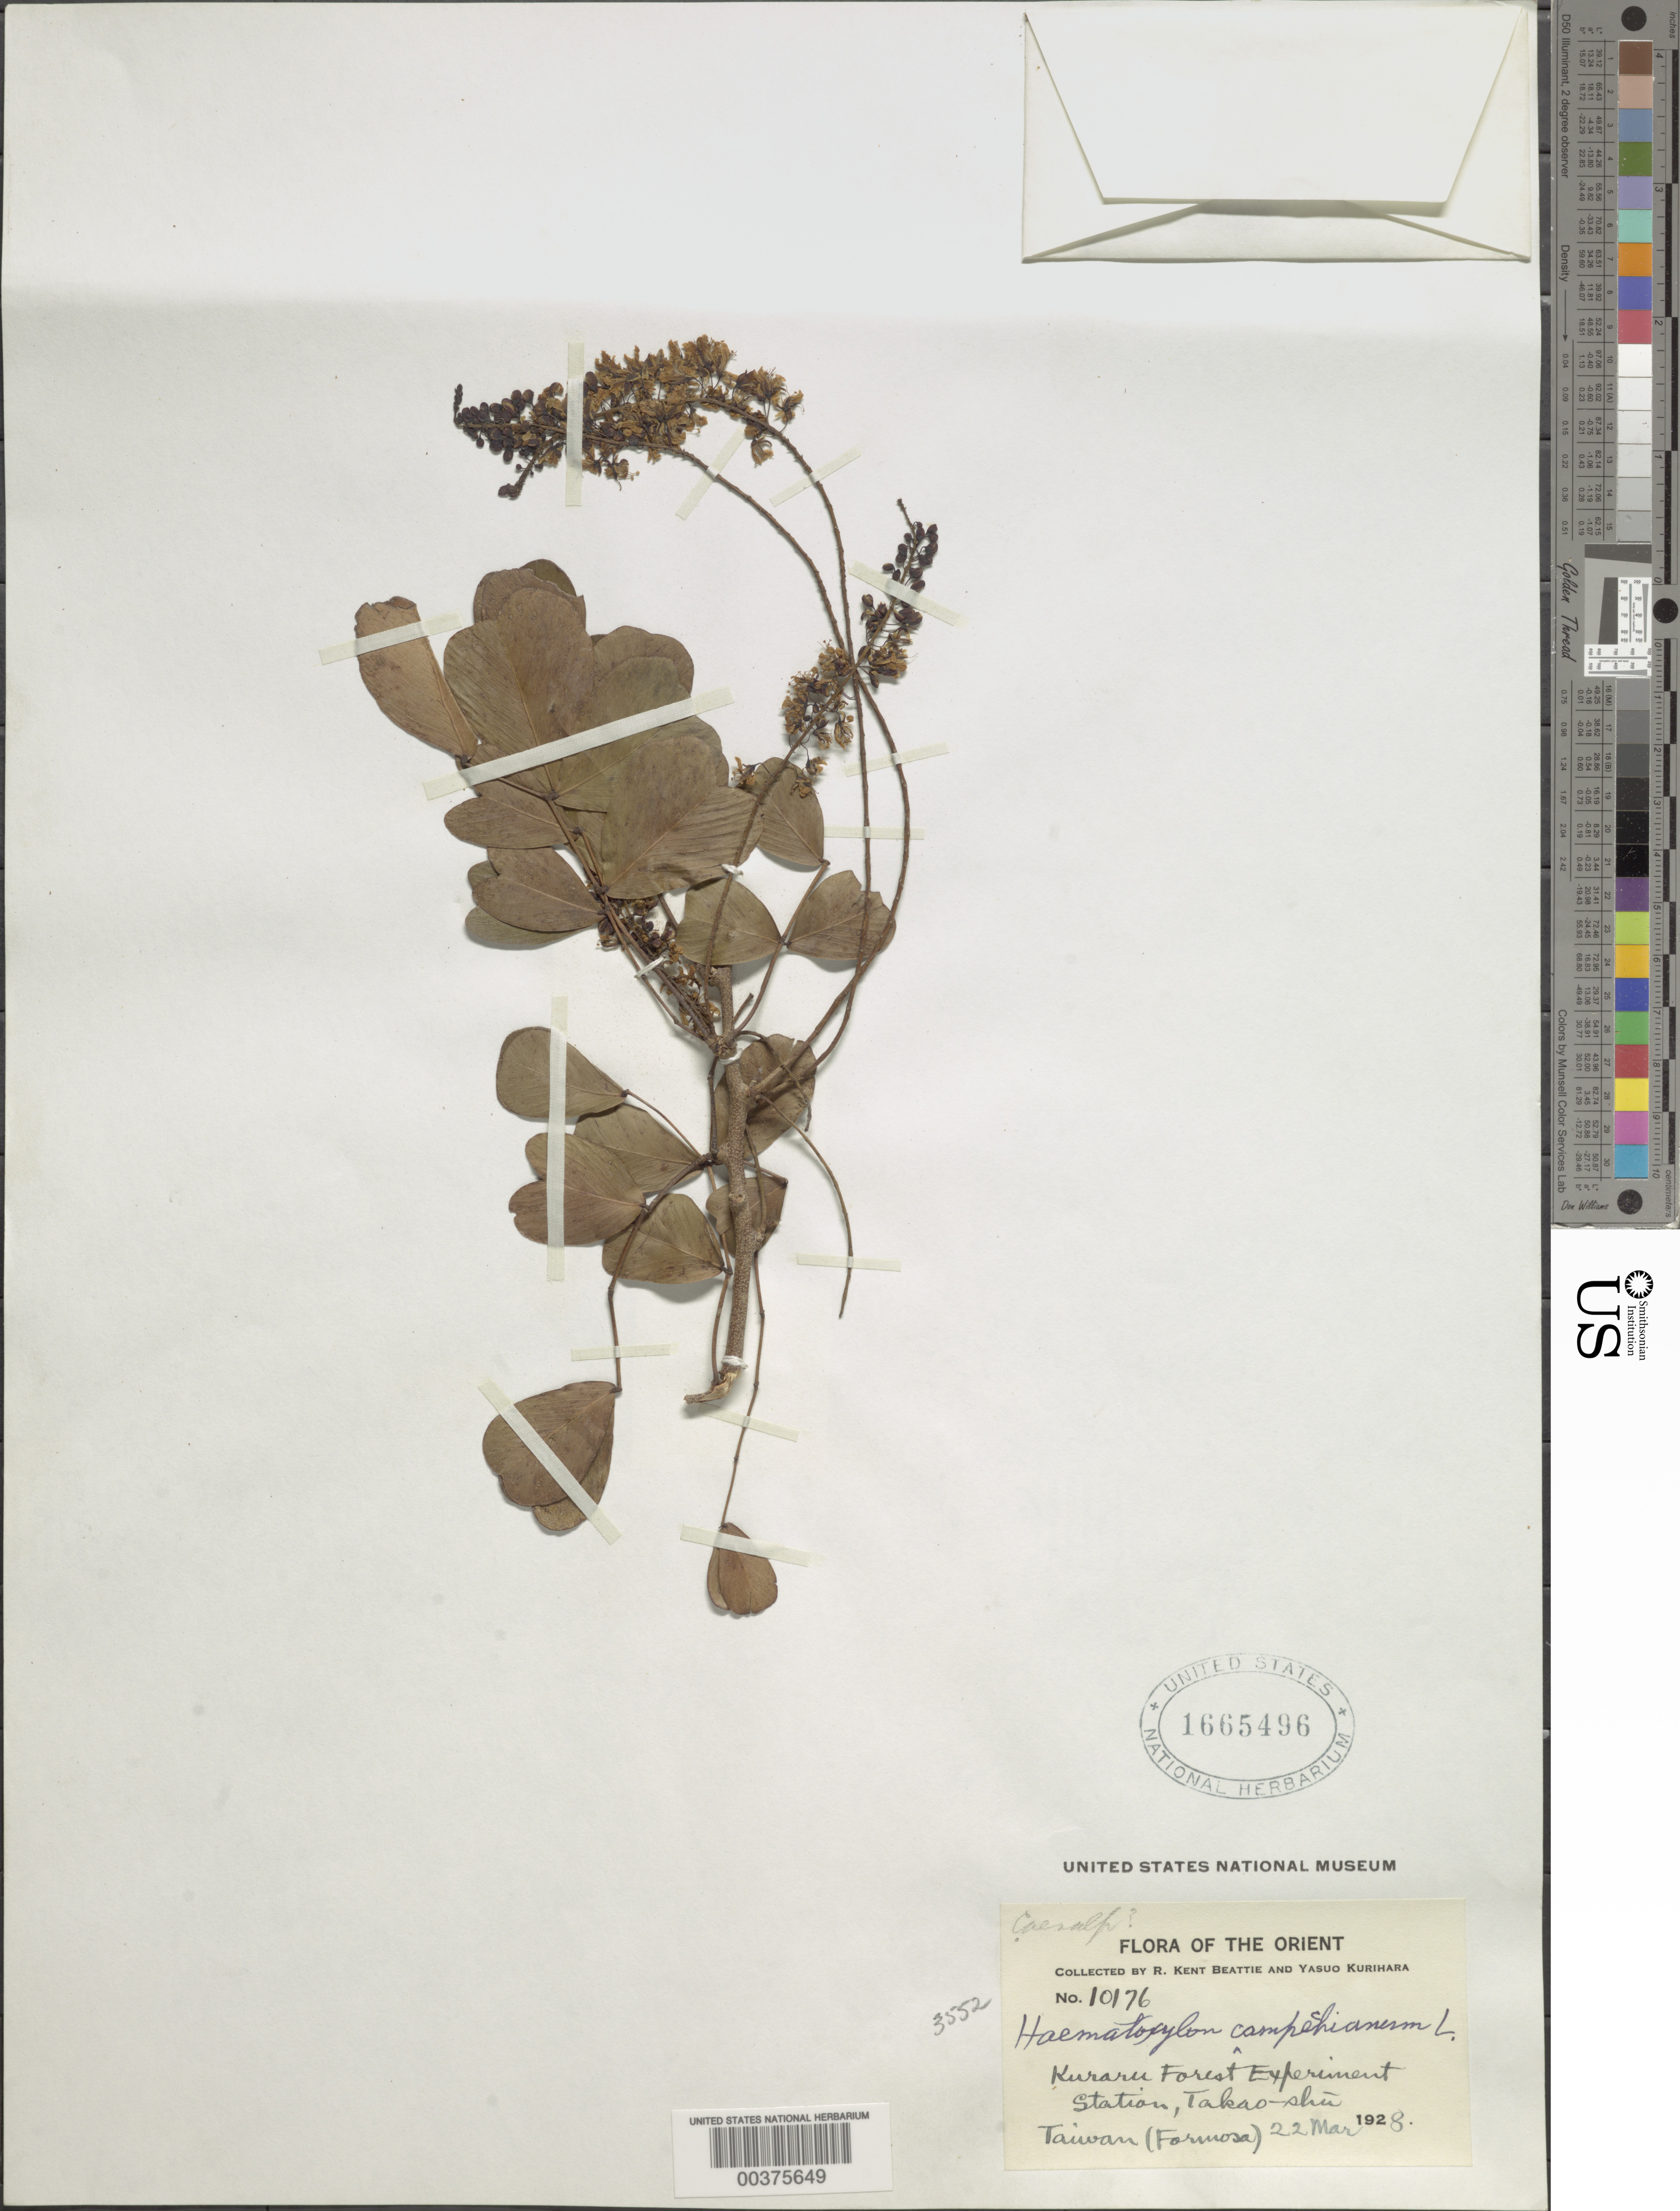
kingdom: Plantae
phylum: Tracheophyta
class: Magnoliopsida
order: Fabales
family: Fabaceae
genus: Haematoxylum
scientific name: Haematoxylum campechianum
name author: L.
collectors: R. K. Beattie & Y. Kurihara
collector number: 10176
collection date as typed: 22 Mar 1928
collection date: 1928-03-22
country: Taiwan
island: Taiwan [Formosa]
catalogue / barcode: US 1665496